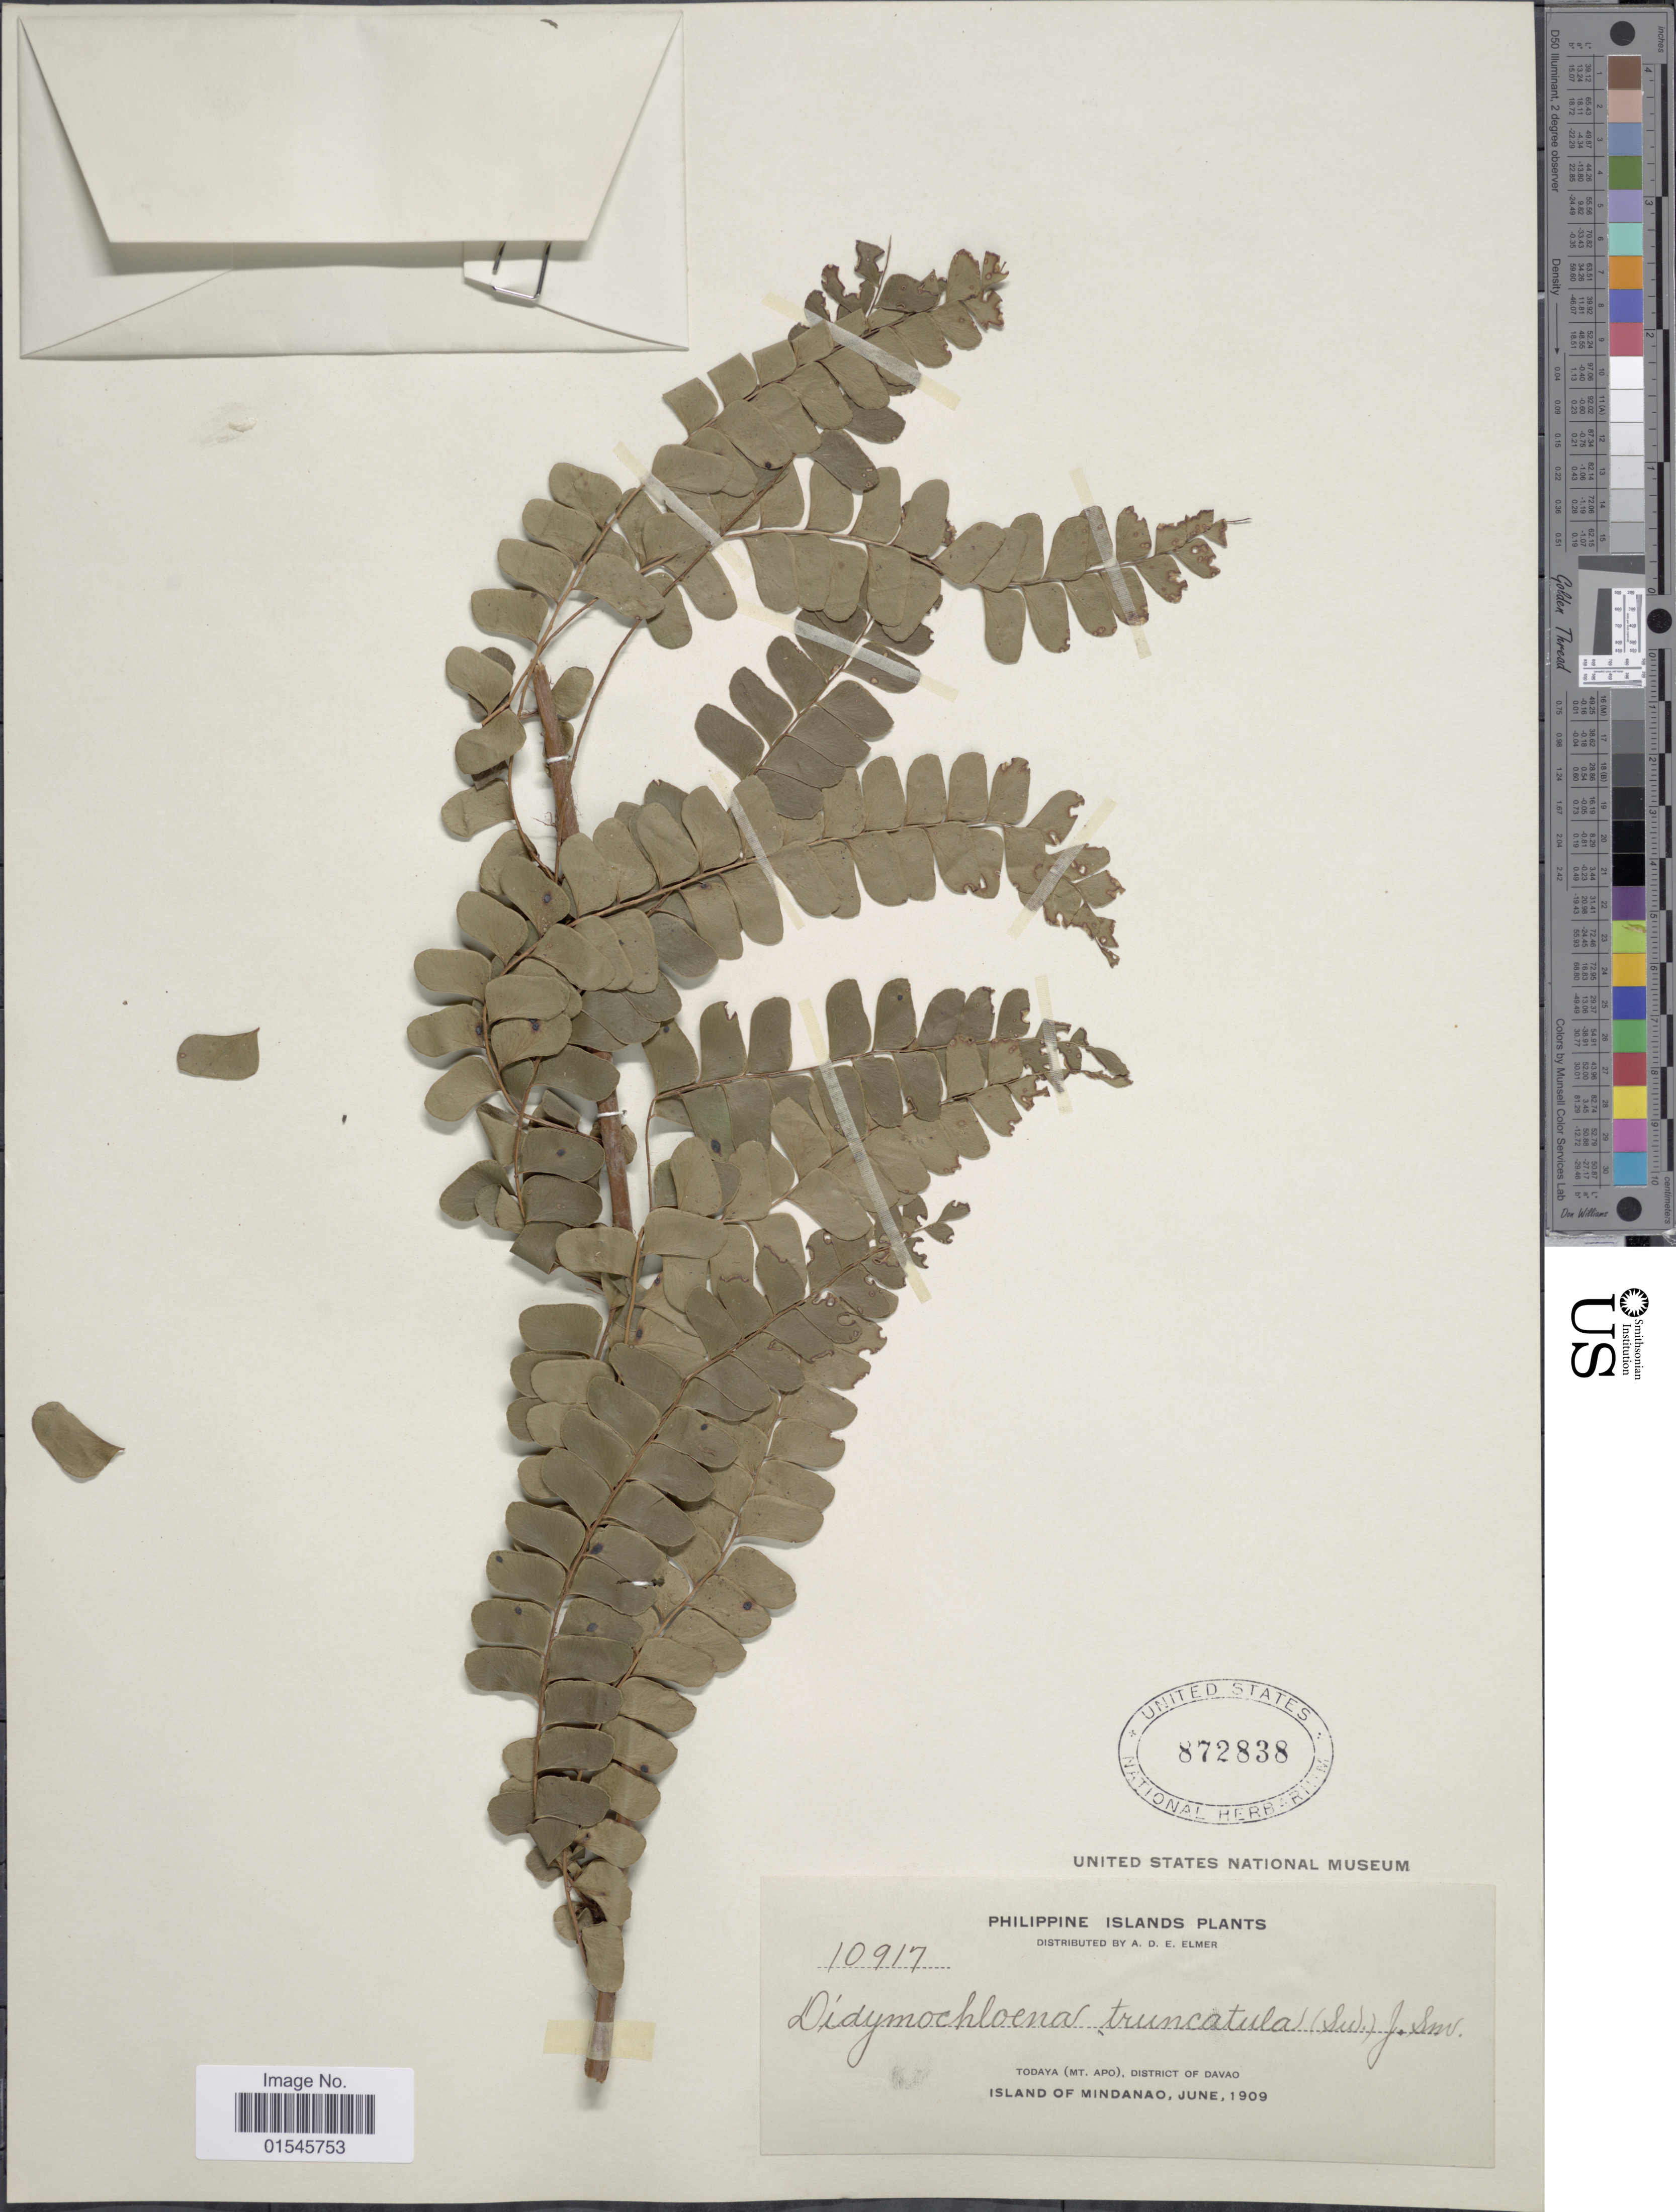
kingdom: Plantae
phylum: Tracheophyta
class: Polypodiopsida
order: Polypodiales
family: Didymochlaenaceae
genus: Didymochlaena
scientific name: Didymochlaena truncatula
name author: (Sw.) J. Sm.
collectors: A. D. E. Elmer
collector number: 10917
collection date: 1909-06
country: Philippines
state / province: Davao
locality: Philippine Islands, Todaya (Mt. Apo), District Davao, island of Mindanao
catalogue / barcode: US 872838